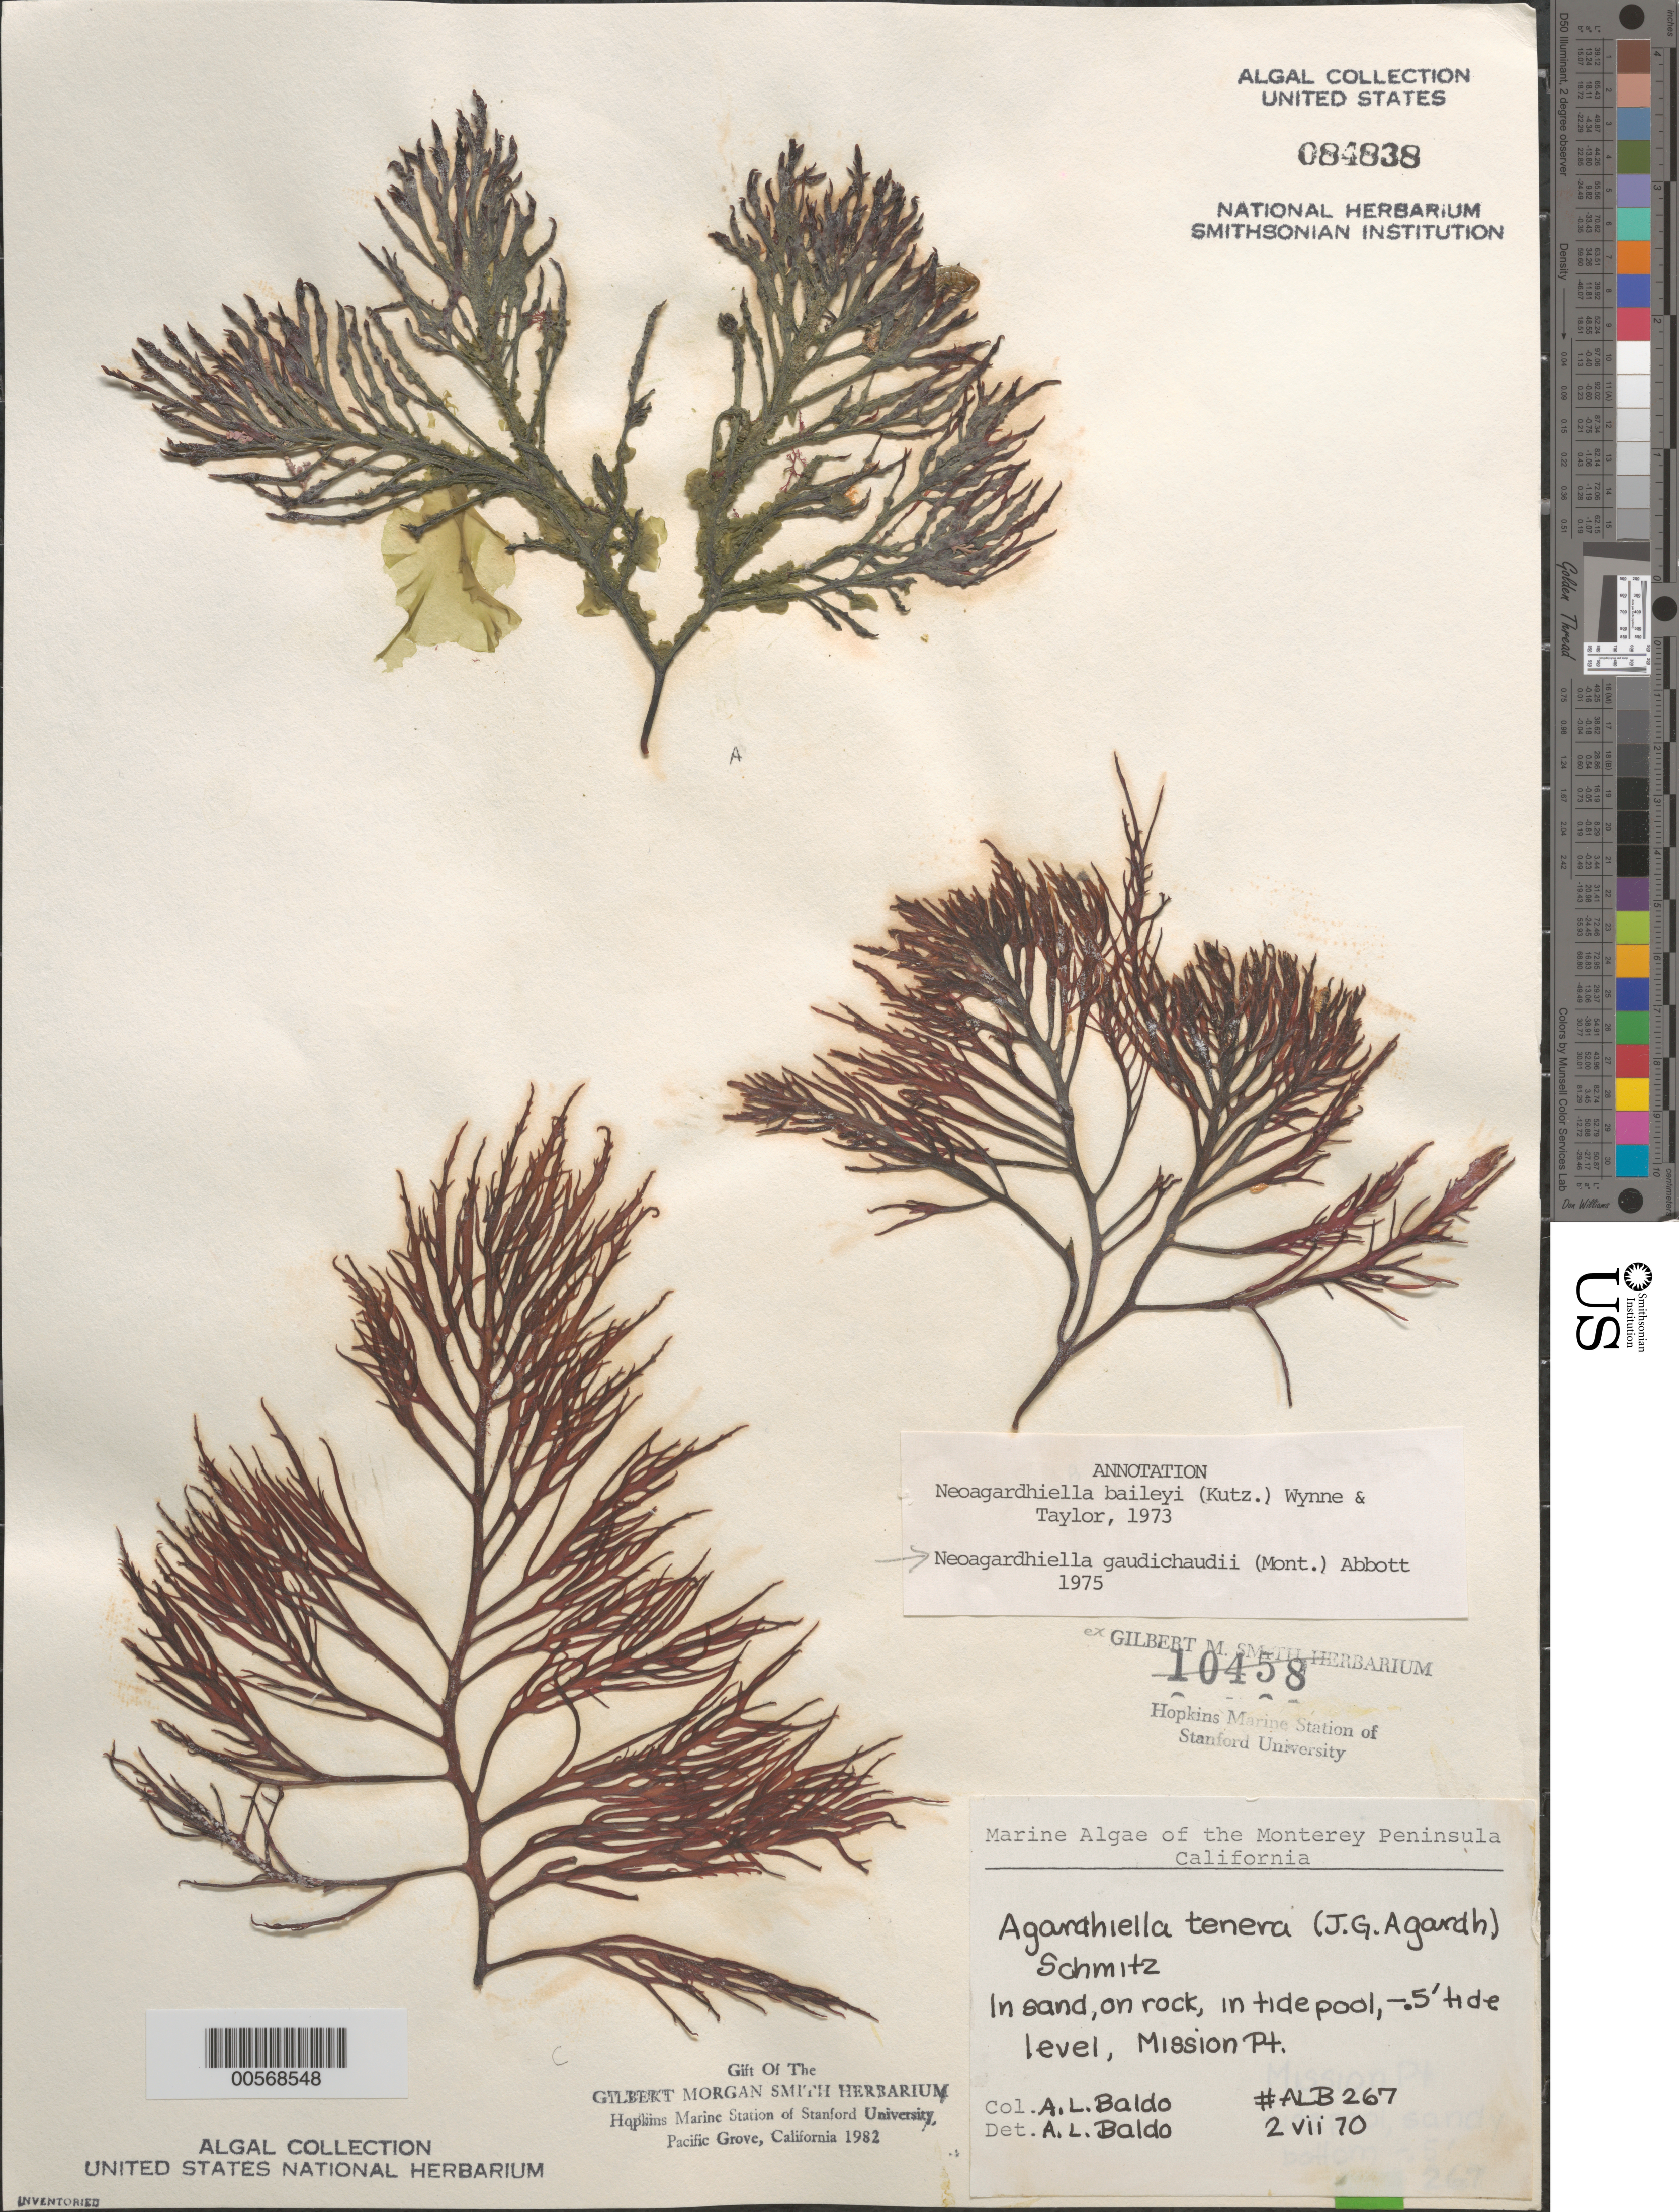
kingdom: Plantae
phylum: Rhodophyta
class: Florideophyceae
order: Gigartinales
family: Solieriaceae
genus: Sarcodiotheca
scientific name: Sarcodiotheca gaudichaudii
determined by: Algae name updating Project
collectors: A. Baldo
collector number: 267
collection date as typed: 02 Jul 1970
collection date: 1970-07-02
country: United States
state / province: California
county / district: Monterey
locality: Mission Point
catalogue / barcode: US 84838